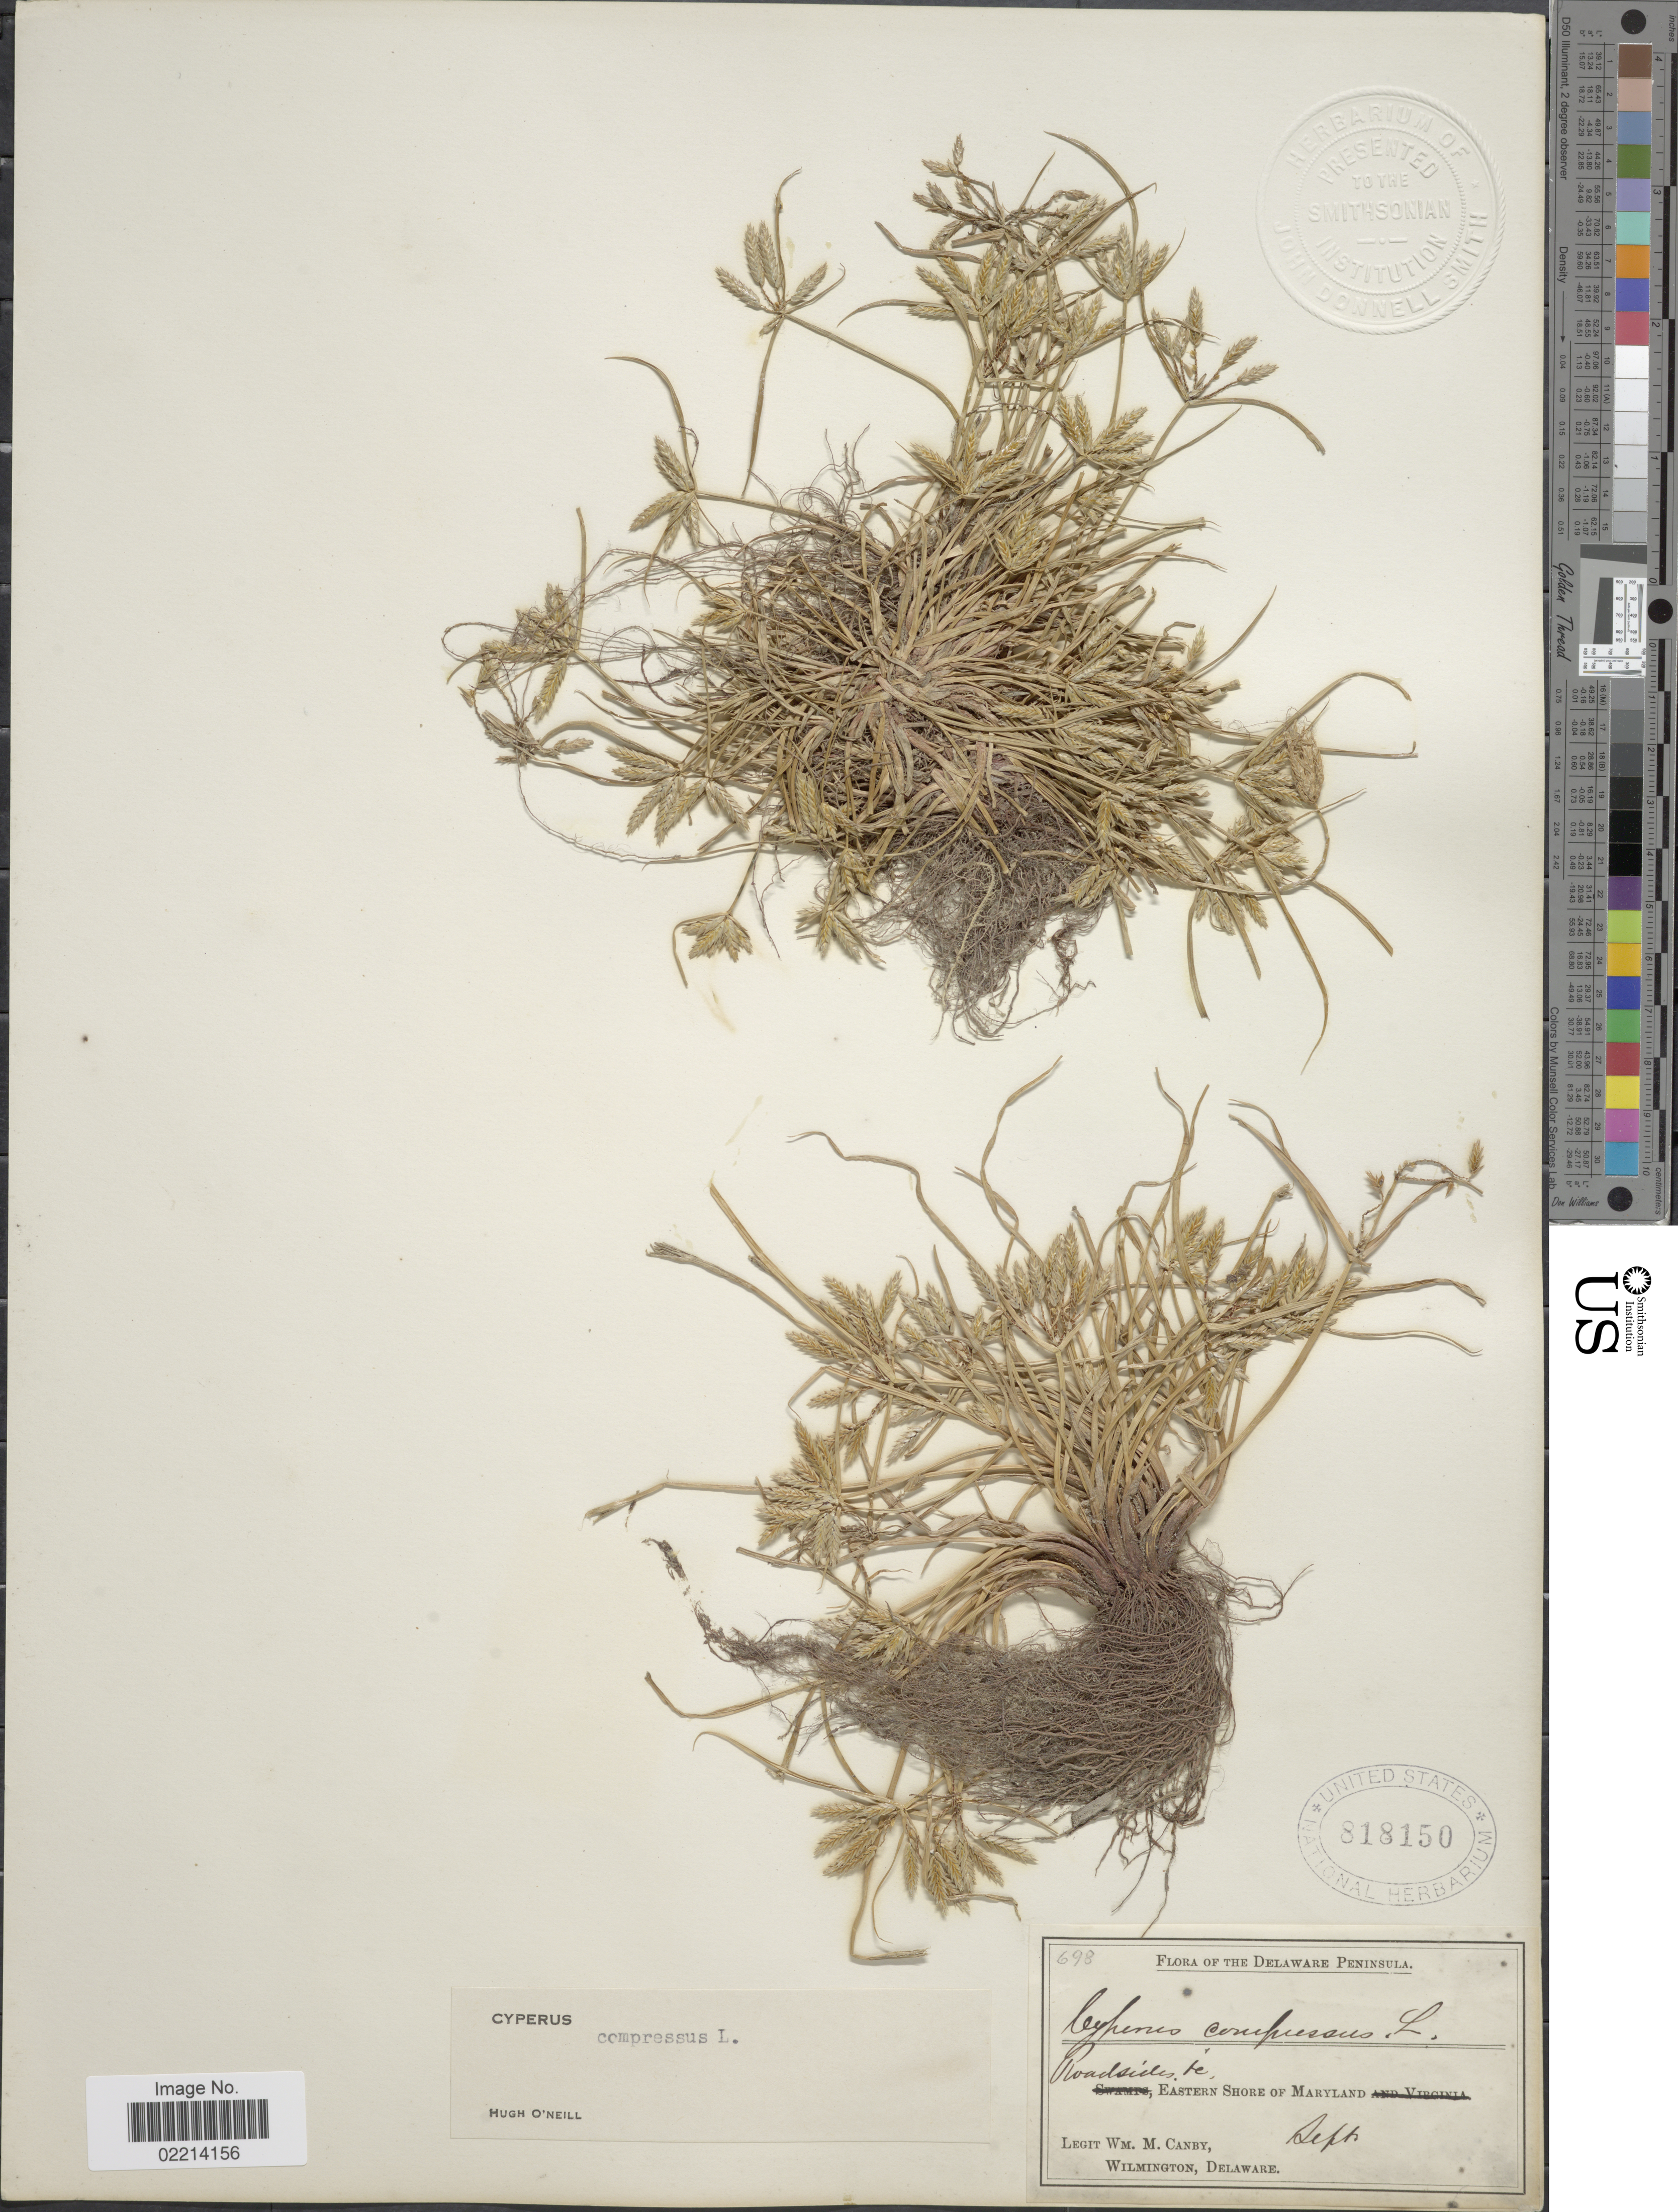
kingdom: Plantae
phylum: Tracheophyta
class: Liliopsida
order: Poales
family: Cyperaceae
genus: Cyperus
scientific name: Cyperus compressus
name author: L.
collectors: W. M. Canby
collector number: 698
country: United States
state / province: Maryland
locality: Delaware Peninsula. Roadsides Oc., Eastern Shore of Maryland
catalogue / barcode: US 818150